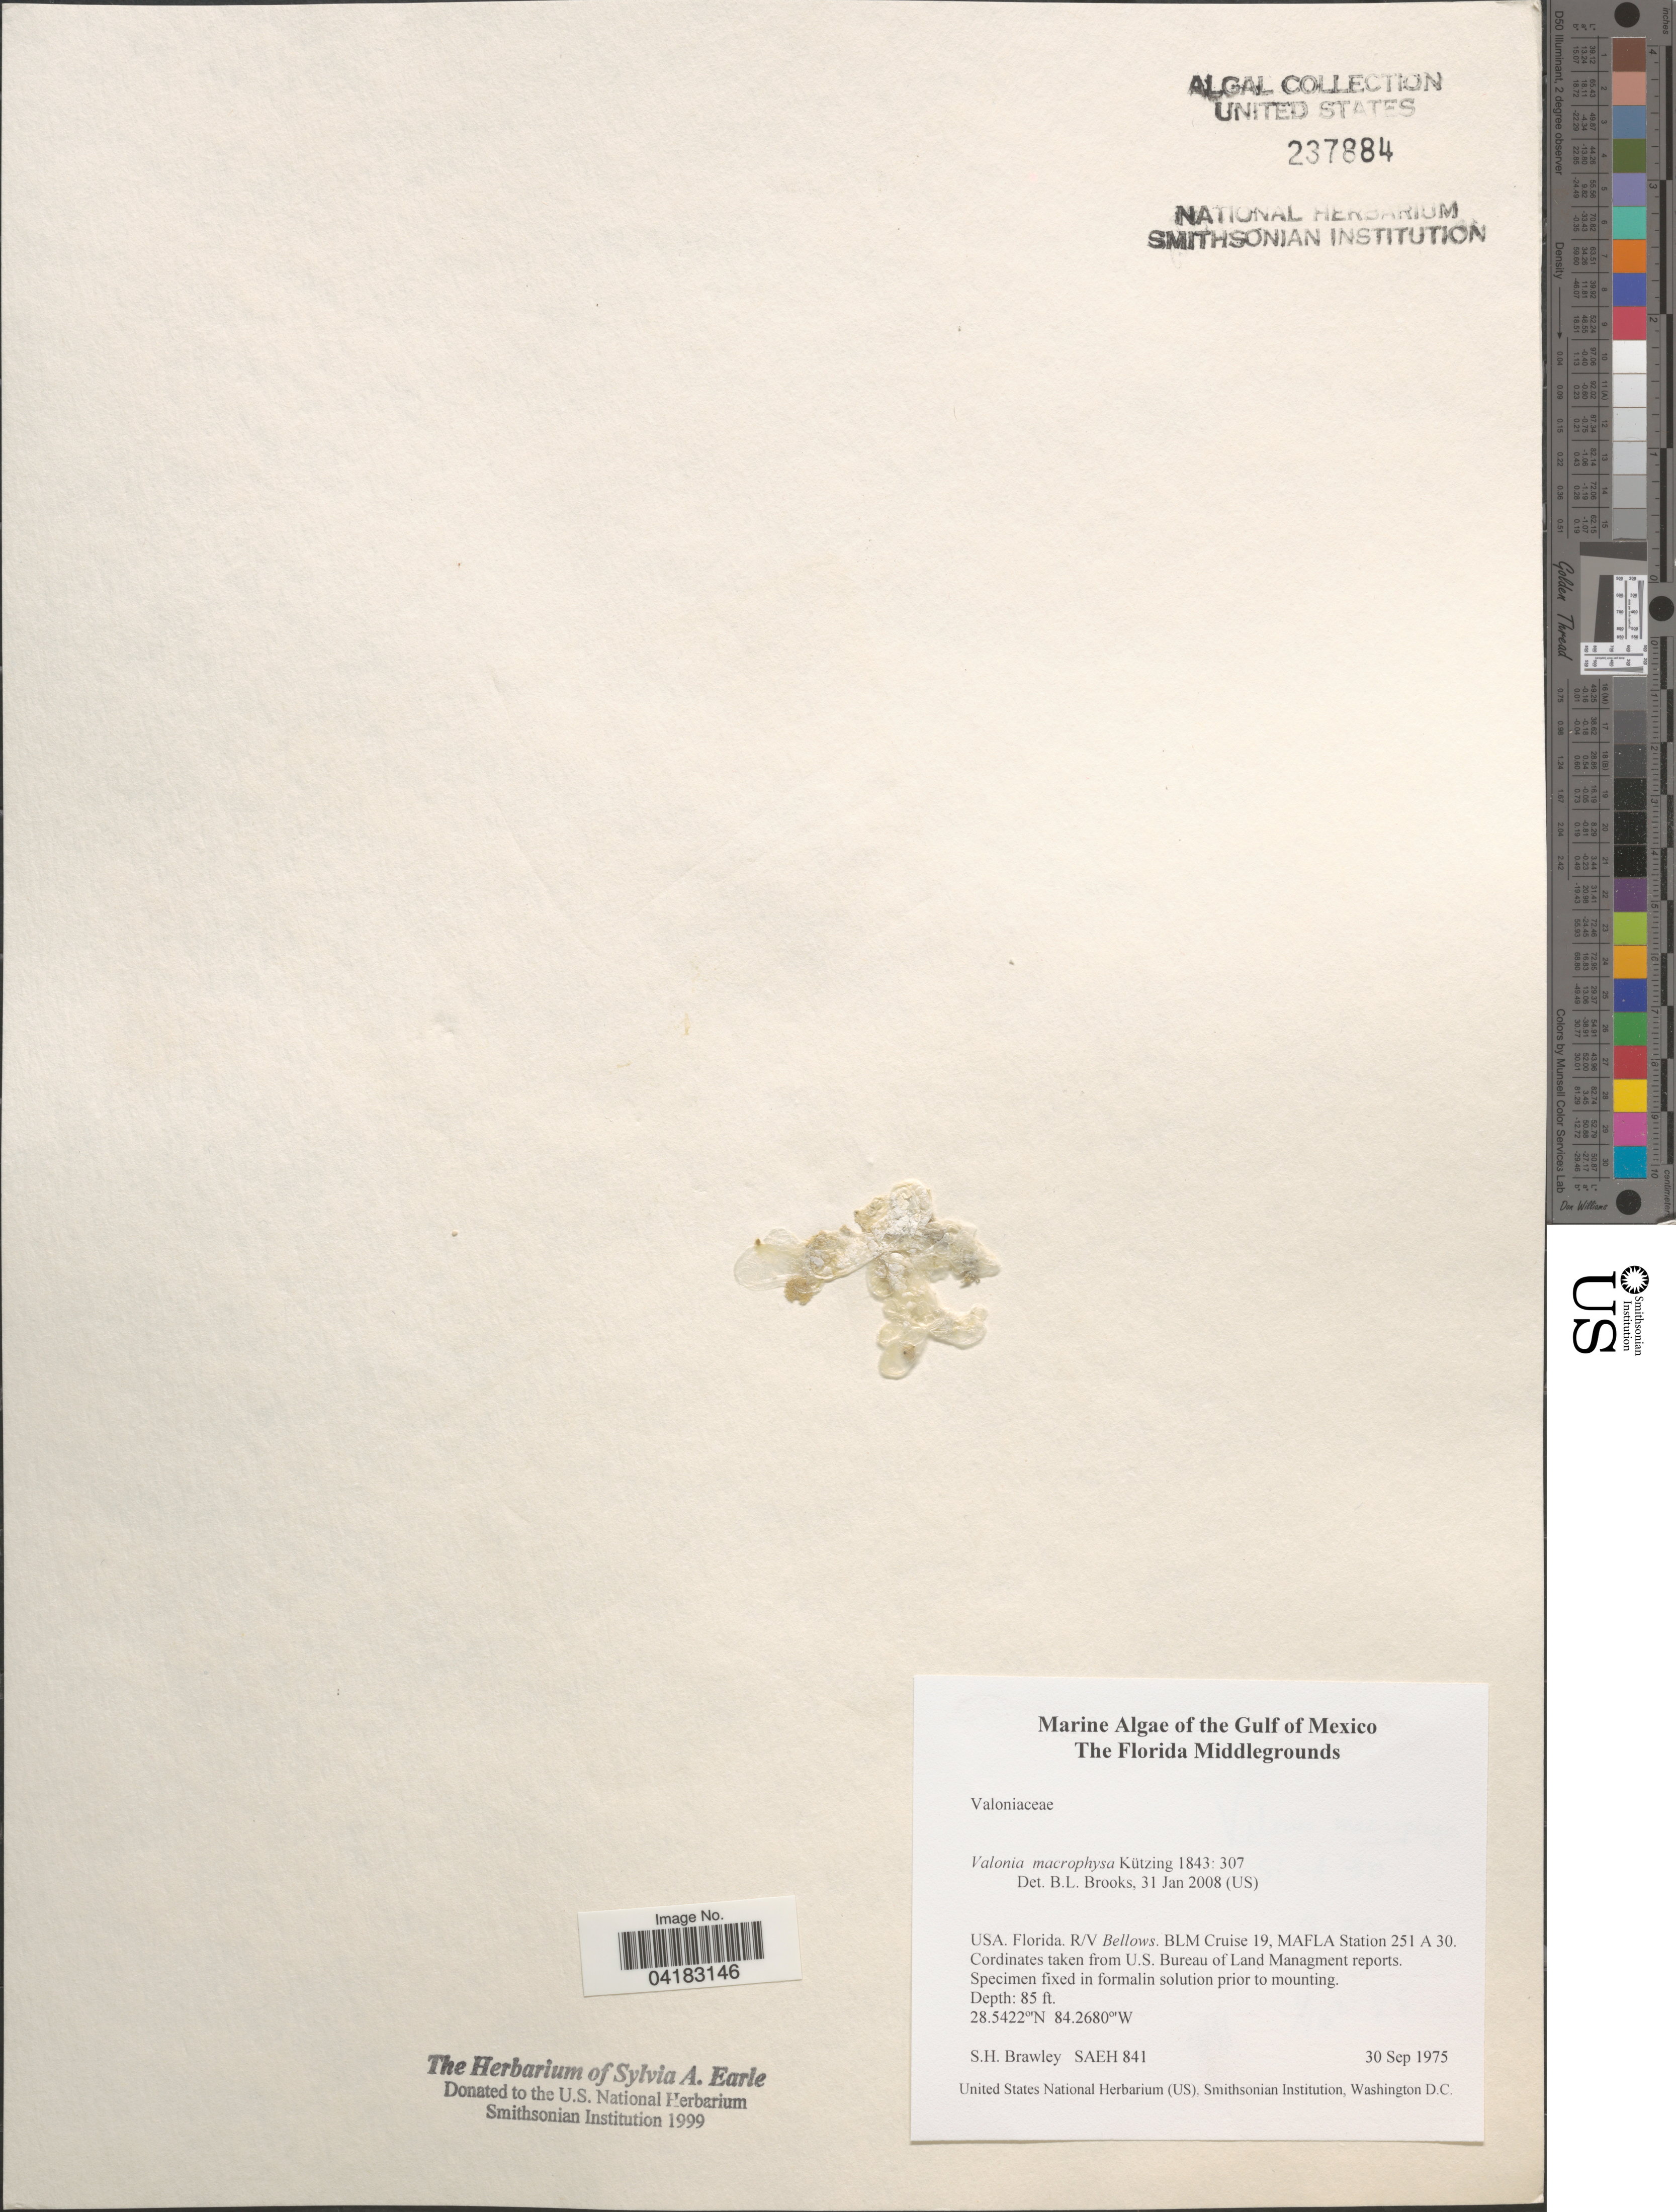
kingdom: Plantae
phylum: Chlorophyta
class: Ulvophyceae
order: Siphonocladales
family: Valoniaceae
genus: Valonia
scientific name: Valonia macrophysa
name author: Kütz.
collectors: S. Brawley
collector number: SAEH841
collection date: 1975-09-30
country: United States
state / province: Florida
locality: Gulf of Mexico. The Florida Middlegrounds. R/V Bellows. BLM Cruise 19, MAFLA Station 251 A 30.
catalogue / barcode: US 237884